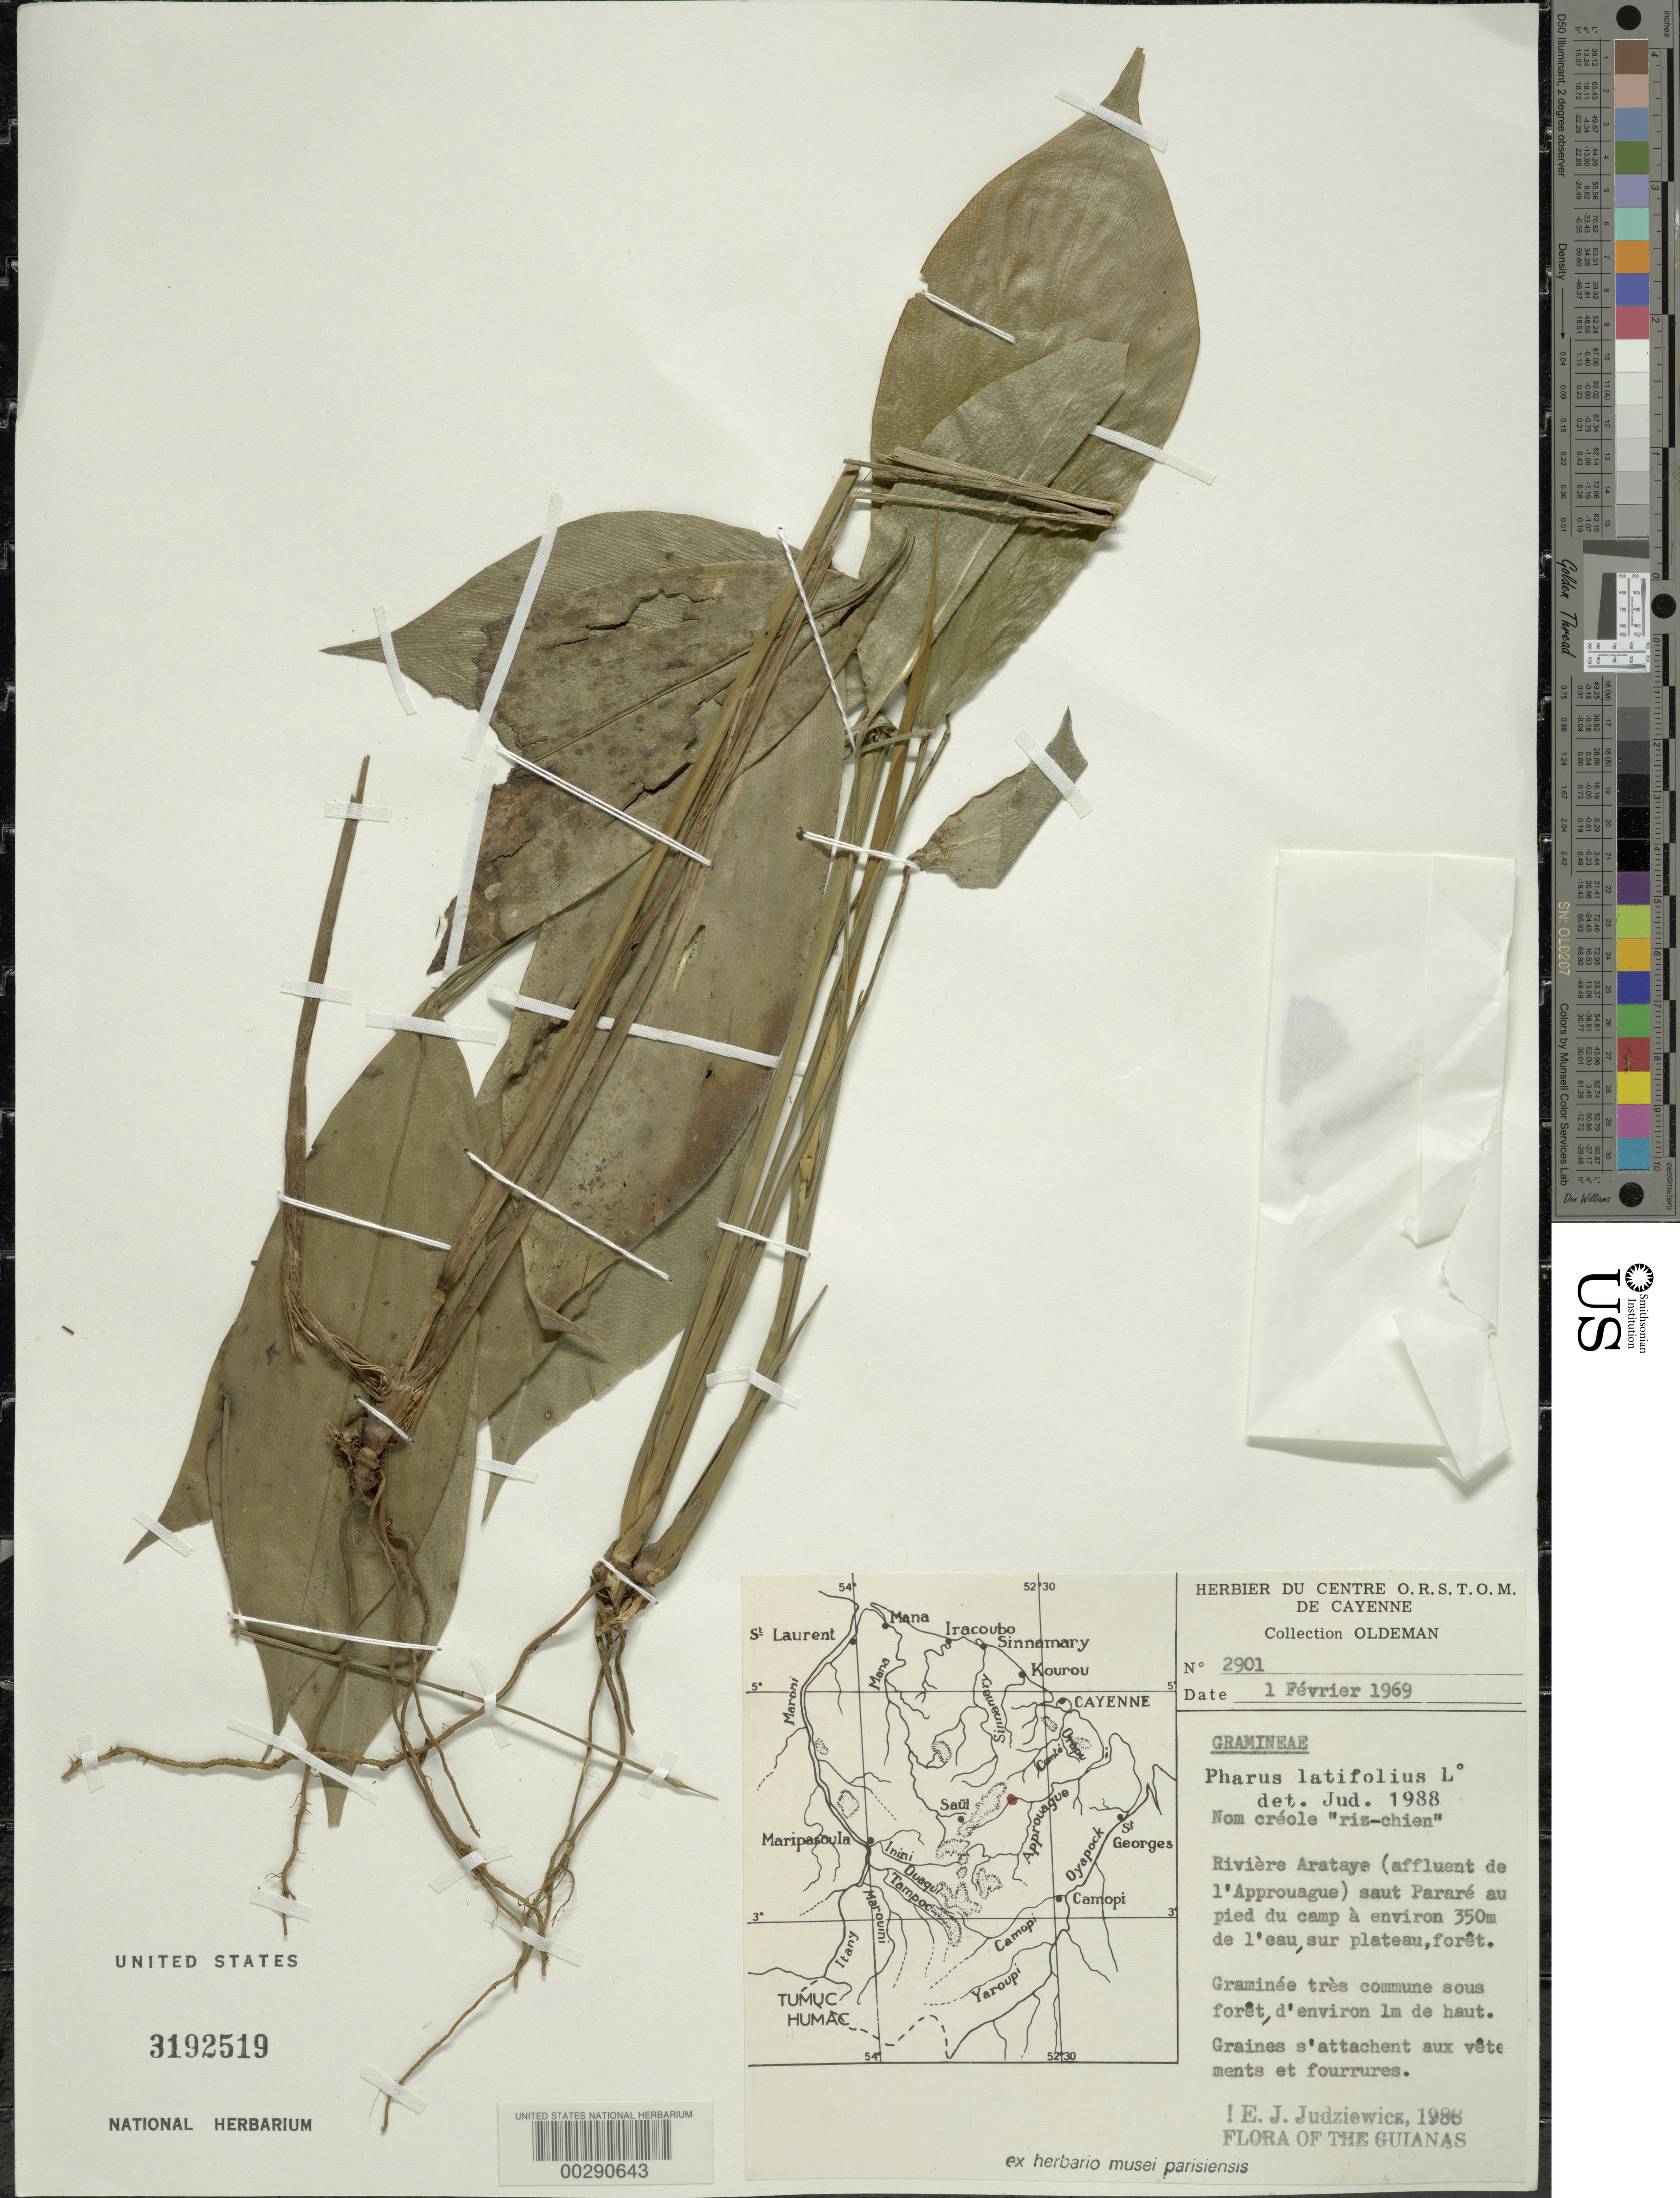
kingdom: Plantae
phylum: Tracheophyta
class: Liliopsida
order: Poales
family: Poaceae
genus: Pharus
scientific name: Pharus latifolius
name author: L.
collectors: R. Oldeman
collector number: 2901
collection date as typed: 01 Feb 1969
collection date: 1969-02-01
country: French Guiana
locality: River Arataye (affluent of Approuague) Saut Parare by foot to vicinity of camp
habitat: On plateau, forest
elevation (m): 350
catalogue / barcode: US 3192519